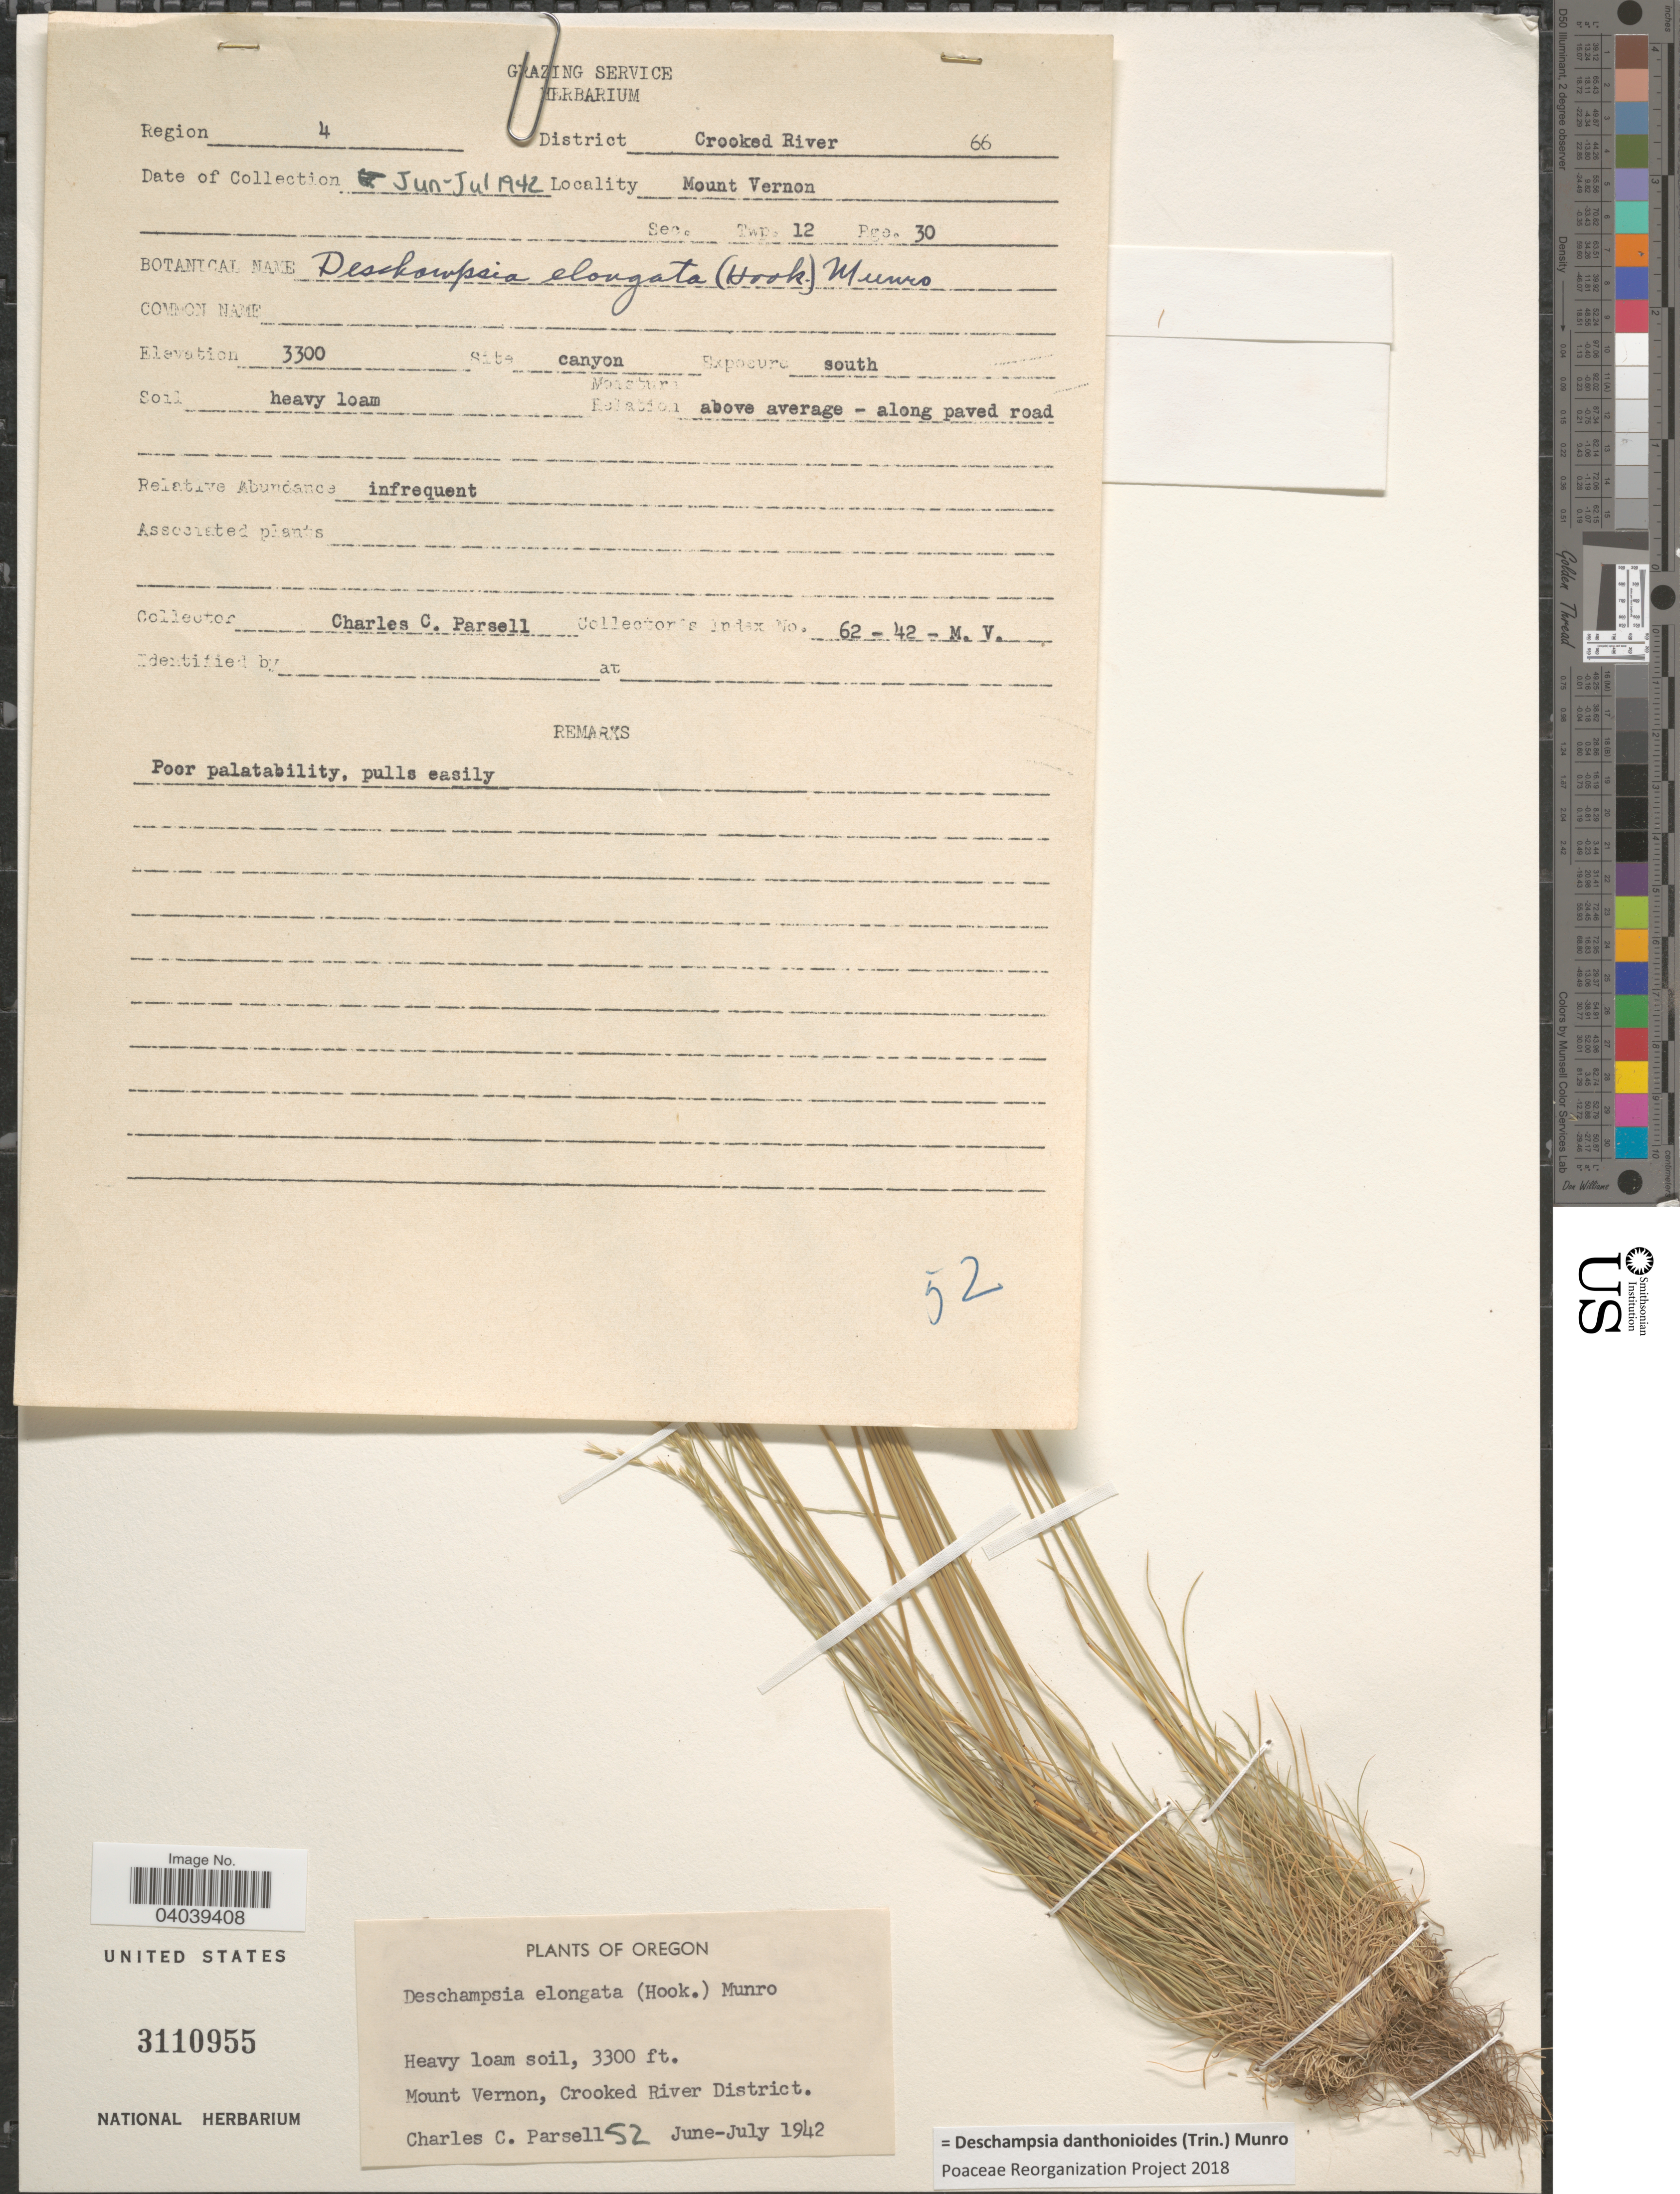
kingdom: Plantae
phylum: Tracheophyta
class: Liliopsida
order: Poales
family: Poaceae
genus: Deschampsia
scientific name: Deschampsia danthonioides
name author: (Trin.) Munro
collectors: C. Parsell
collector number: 52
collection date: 1942-06/1942-07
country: United States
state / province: Oregon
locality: Mount Vernon, Crooked River District. Region 4. District Crooked River.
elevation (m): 1006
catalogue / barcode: US 3110955